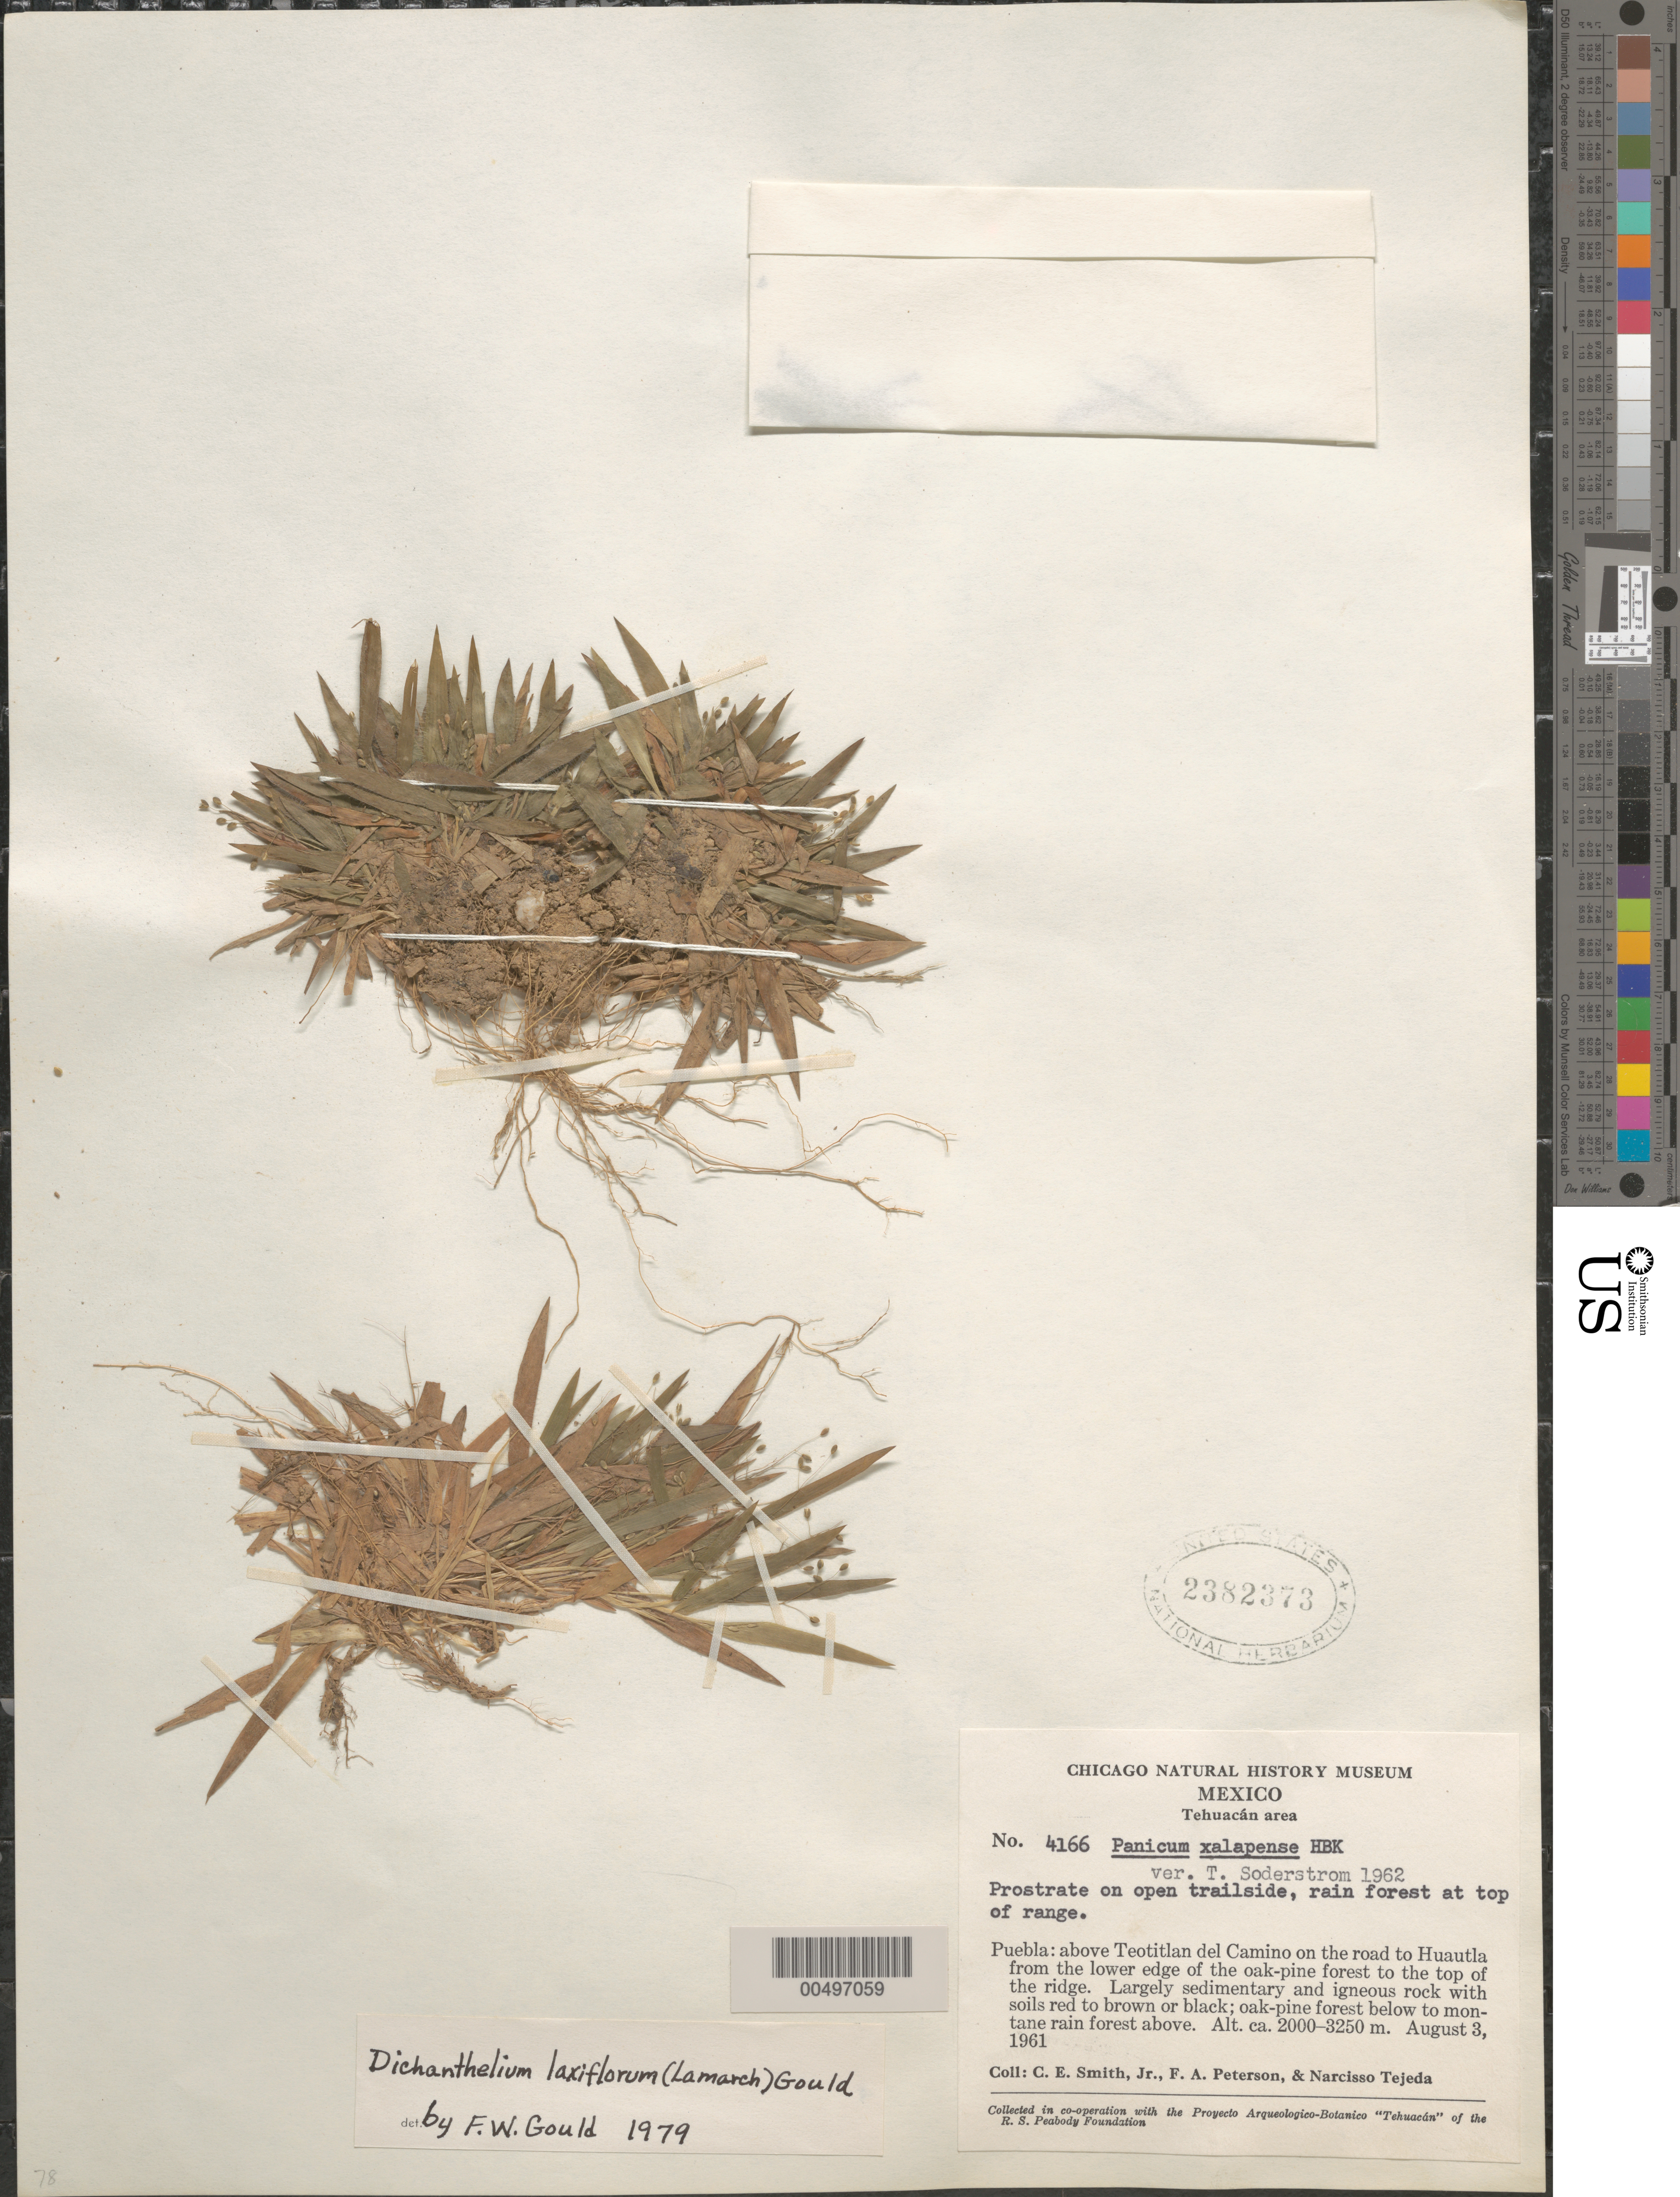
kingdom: Plantae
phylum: Tracheophyta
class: Liliopsida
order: Poales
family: Poaceae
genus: Dichanthelium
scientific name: Dichanthelium laxiflorum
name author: (Lam.) Gould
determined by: Gould, F. W.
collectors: C. E. Smith Jr., F. A. Peterson & N. Tejeda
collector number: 4166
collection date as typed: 3 Aug 1961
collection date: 1961-08-03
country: Mexico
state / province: Puebla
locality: Above Teotitlan del Camino on the rd to Huautla, Tehuacán area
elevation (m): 2000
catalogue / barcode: US 2382373